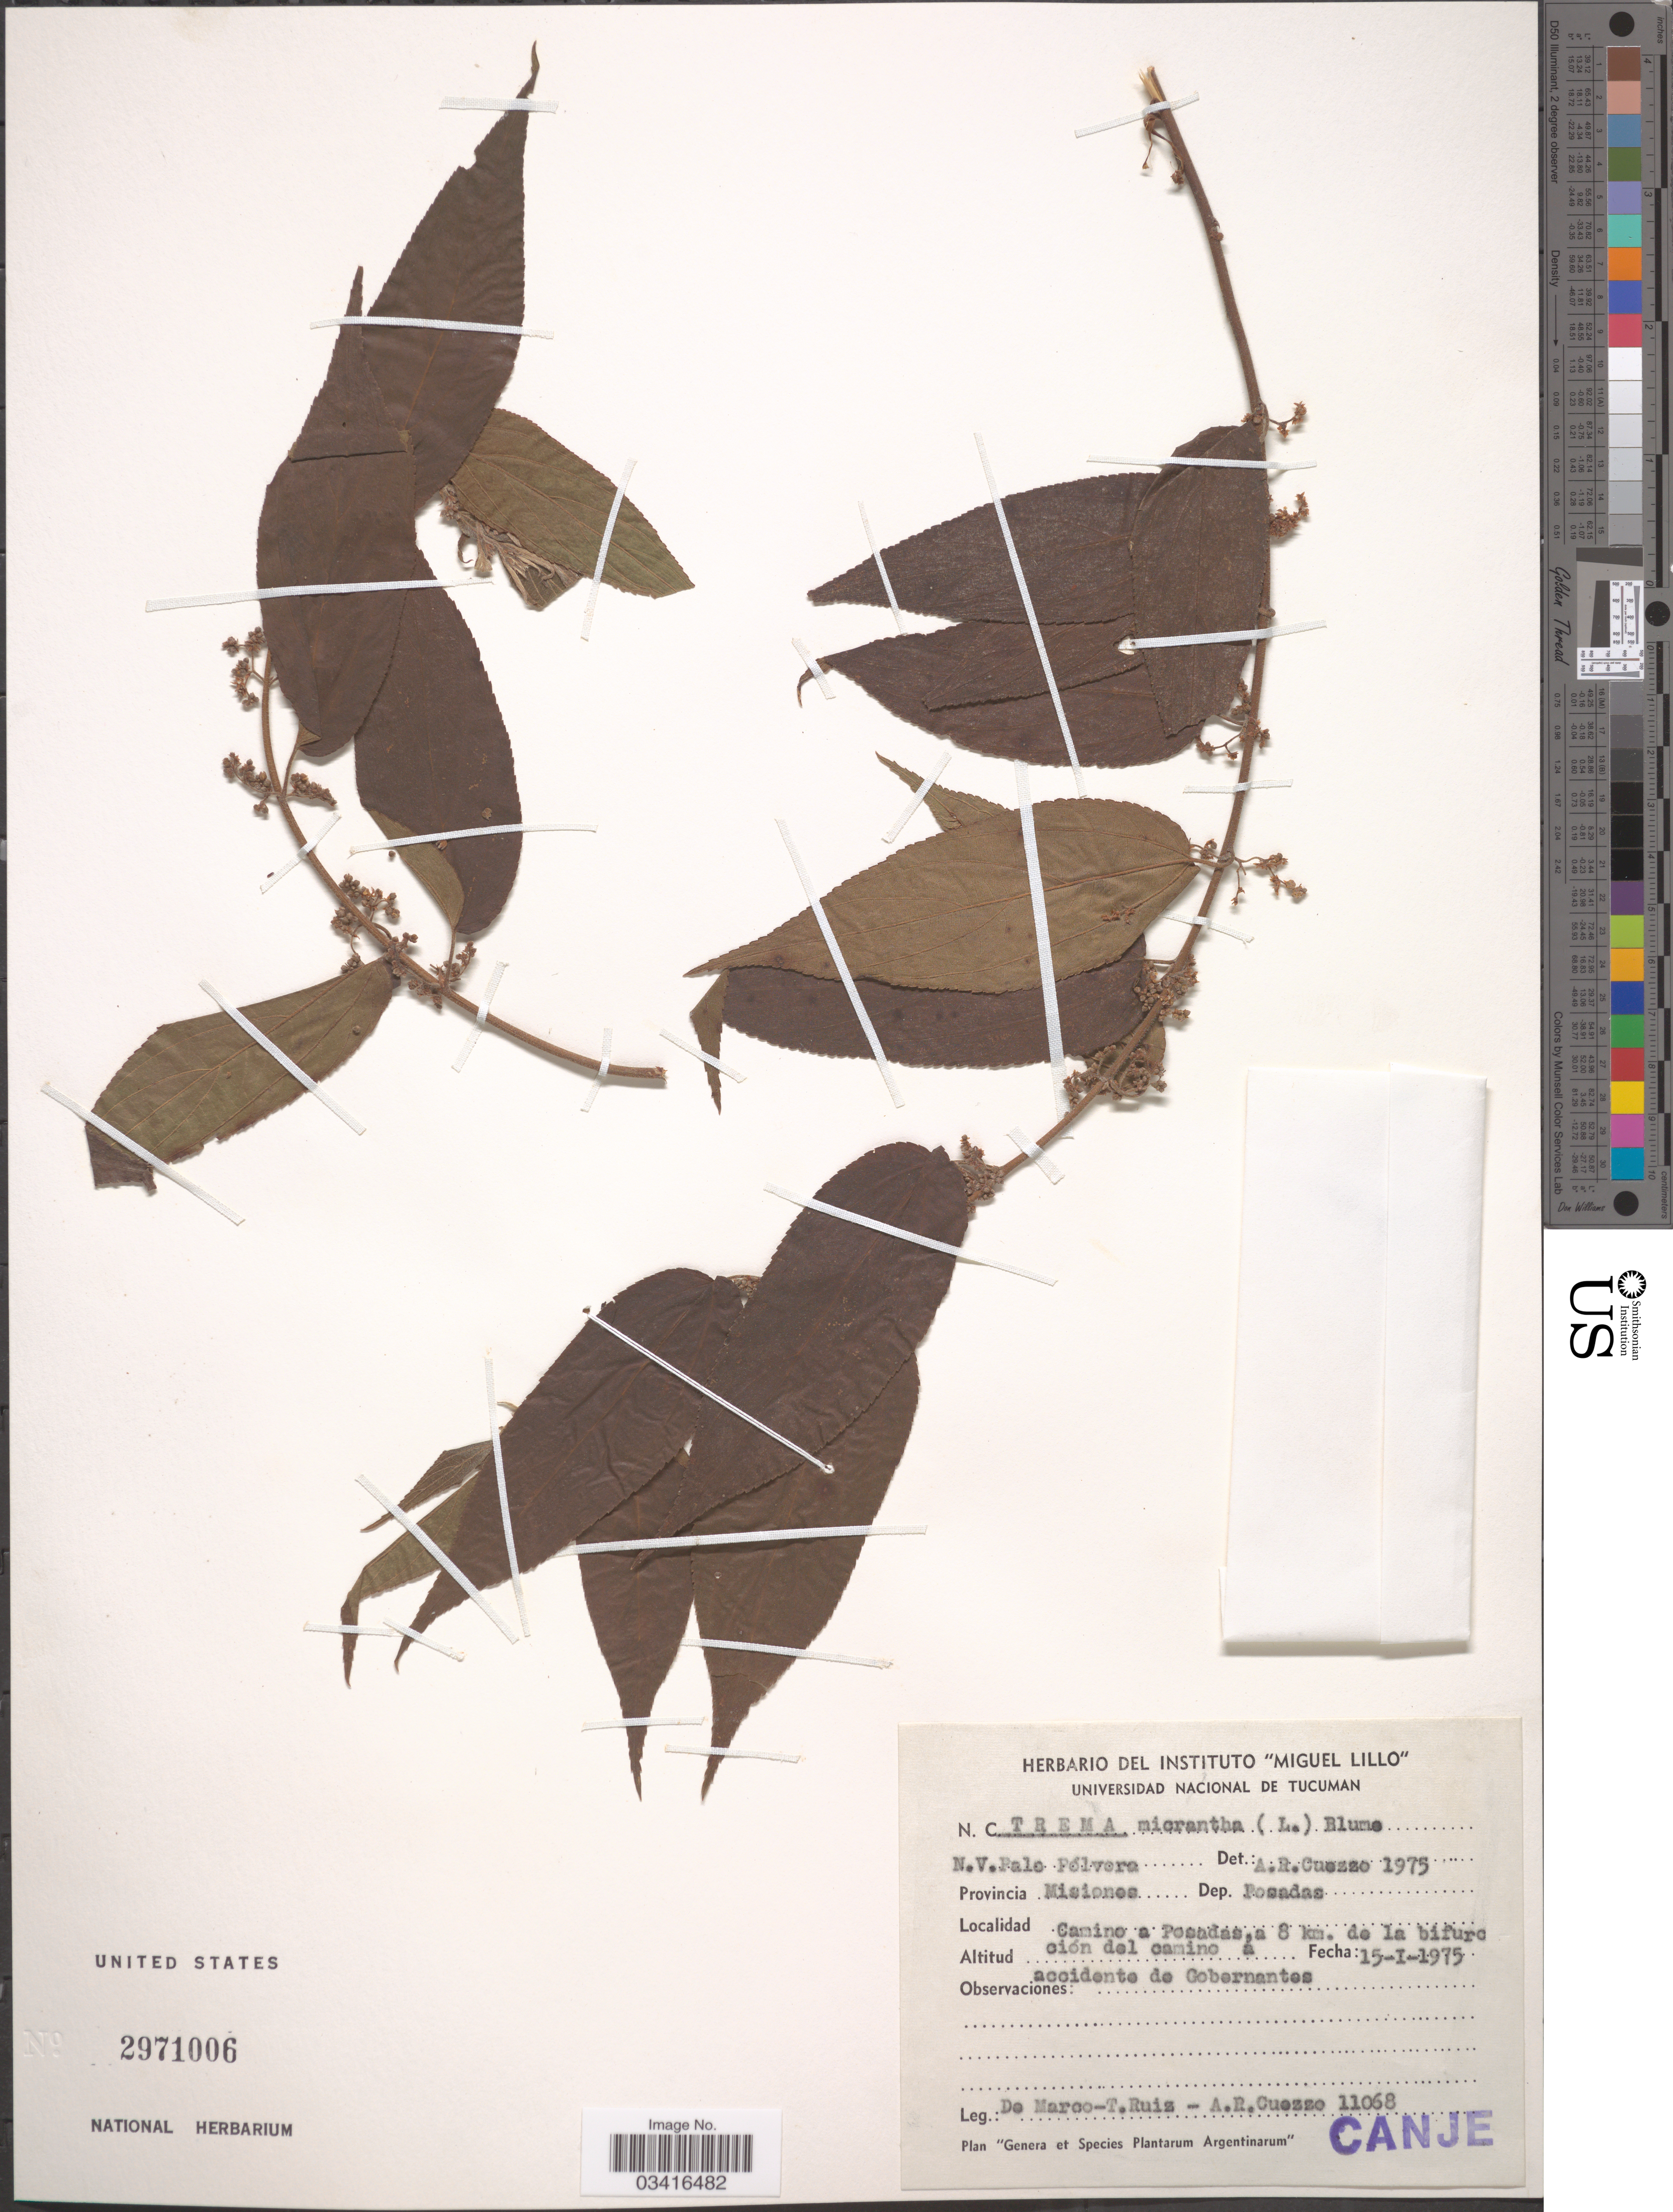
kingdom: Plantae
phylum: Tracheophyta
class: Magnoliopsida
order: Rosales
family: Cannabaceae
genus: Trema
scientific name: Trema micranthum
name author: (L.) Blume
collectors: -. De Marco, T. Ruíz & A. Cuezzo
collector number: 11068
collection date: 1975-01-15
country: Argentina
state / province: Misiones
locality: Provincia Misiones Dep. Posadas. Camino a Posadas, a 8 km. de la bifuración del camino a accidente de Gobernantes.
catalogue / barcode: US 2971006